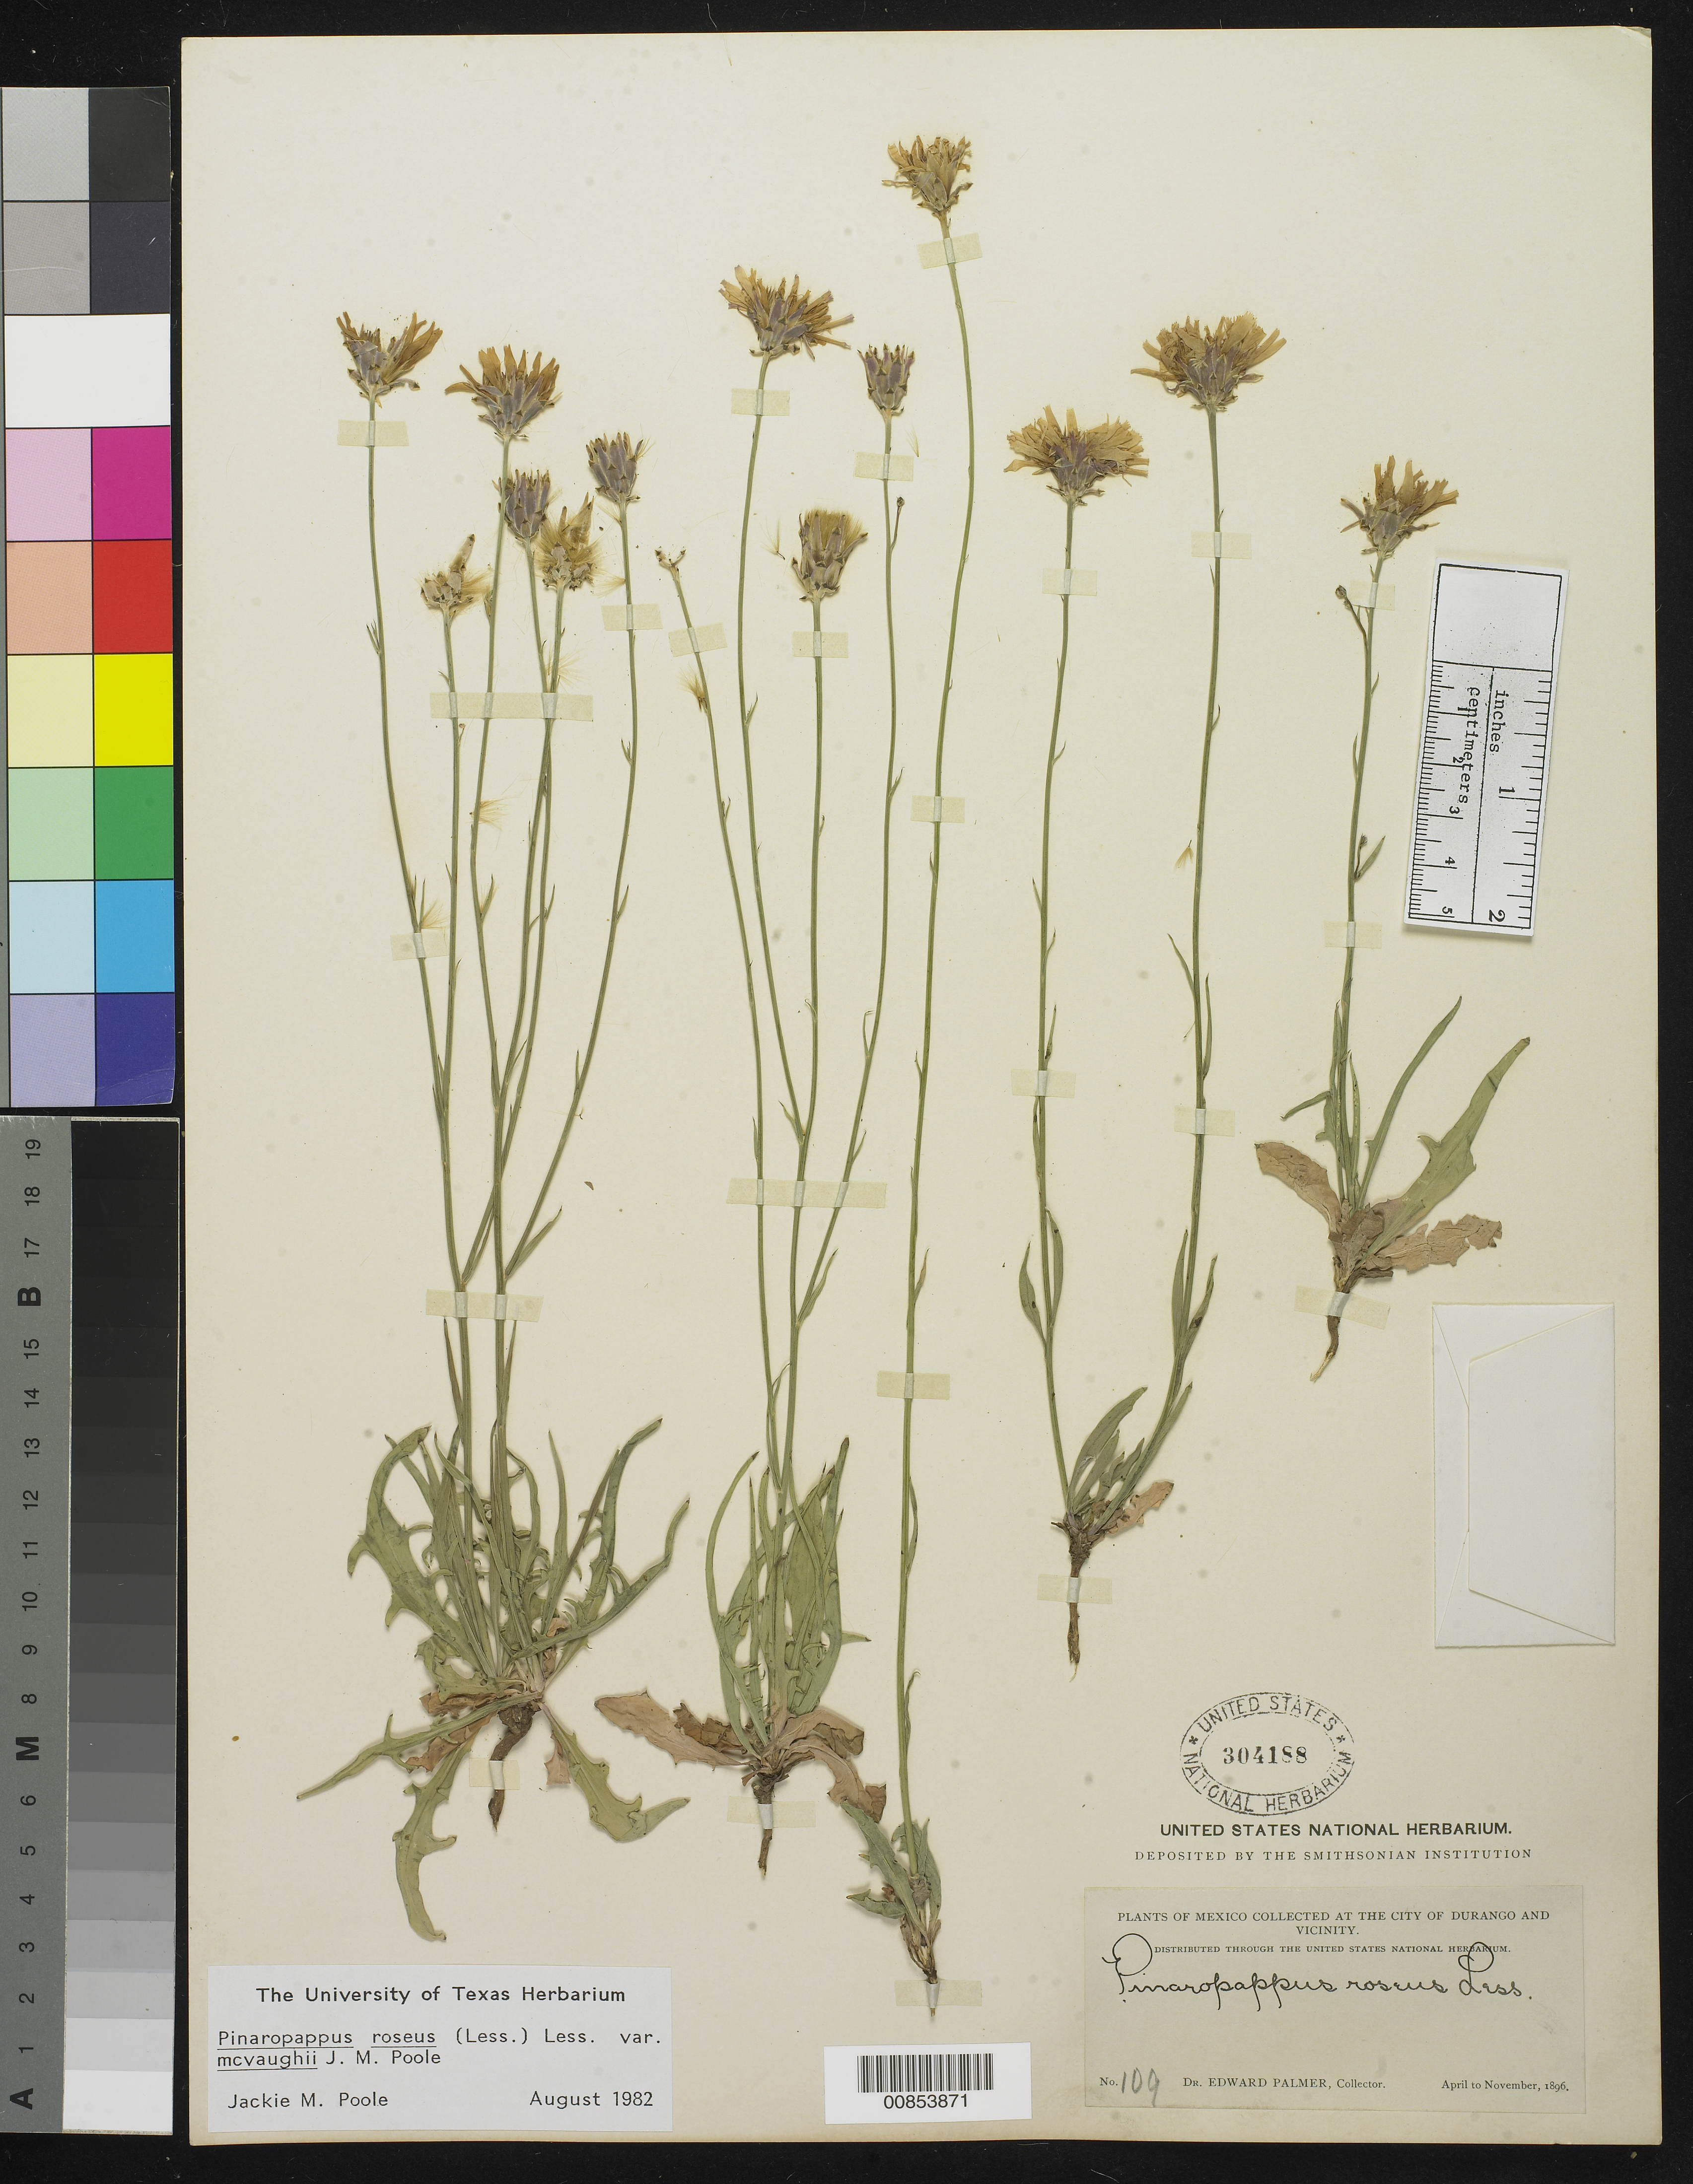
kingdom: Plantae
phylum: Tracheophyta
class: Magnoliopsida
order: Asterales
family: Asteraceae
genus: Pinaropappus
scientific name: Pinaropappus roseus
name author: Less.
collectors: E. Palmer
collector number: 109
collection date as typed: Apr 1896 to -- Nov 1896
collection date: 1896-04/1896-11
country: Mexico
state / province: Durango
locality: City of Durango and vicinity.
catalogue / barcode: US 304188